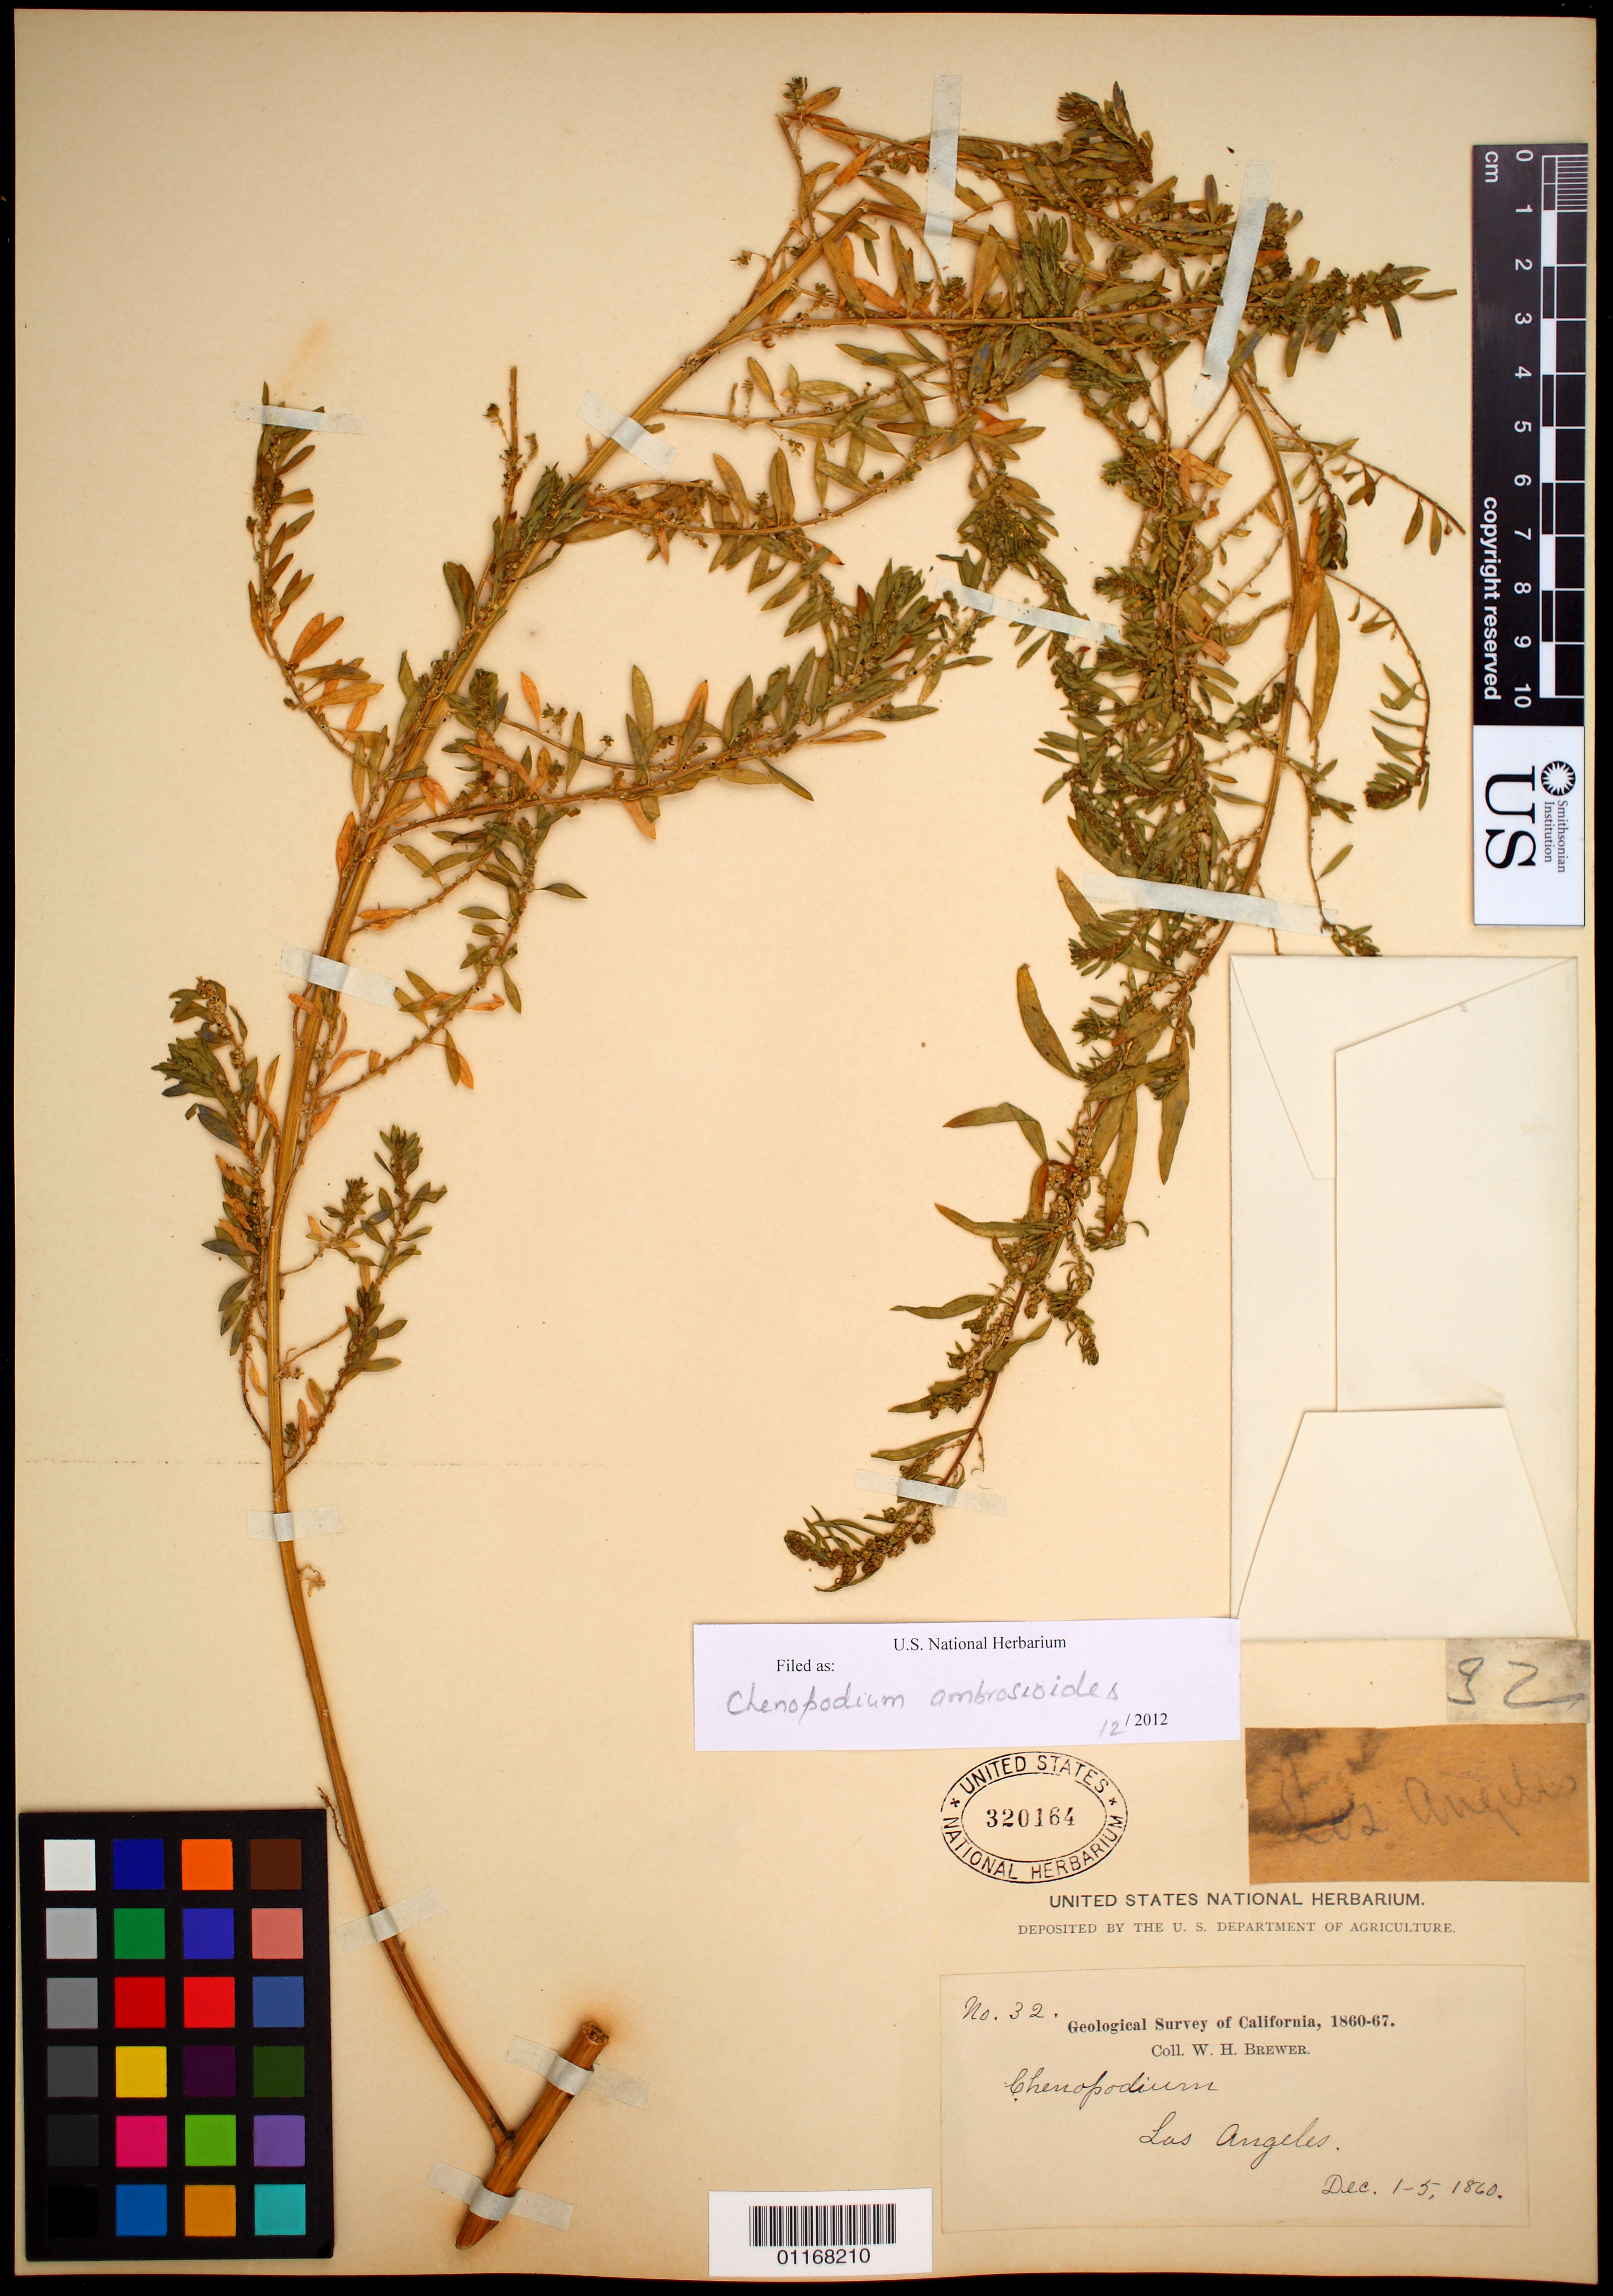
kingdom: Plantae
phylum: Tracheophyta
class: Magnoliopsida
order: Caryophyllales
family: Amaranthaceae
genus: Chenopodium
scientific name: Chenopodium ambrosioides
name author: L.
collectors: W. H. Brewer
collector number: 32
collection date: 1860-12-01/1860-12-05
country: United States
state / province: California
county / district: Los Angeles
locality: Los Angeles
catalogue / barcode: US 320164